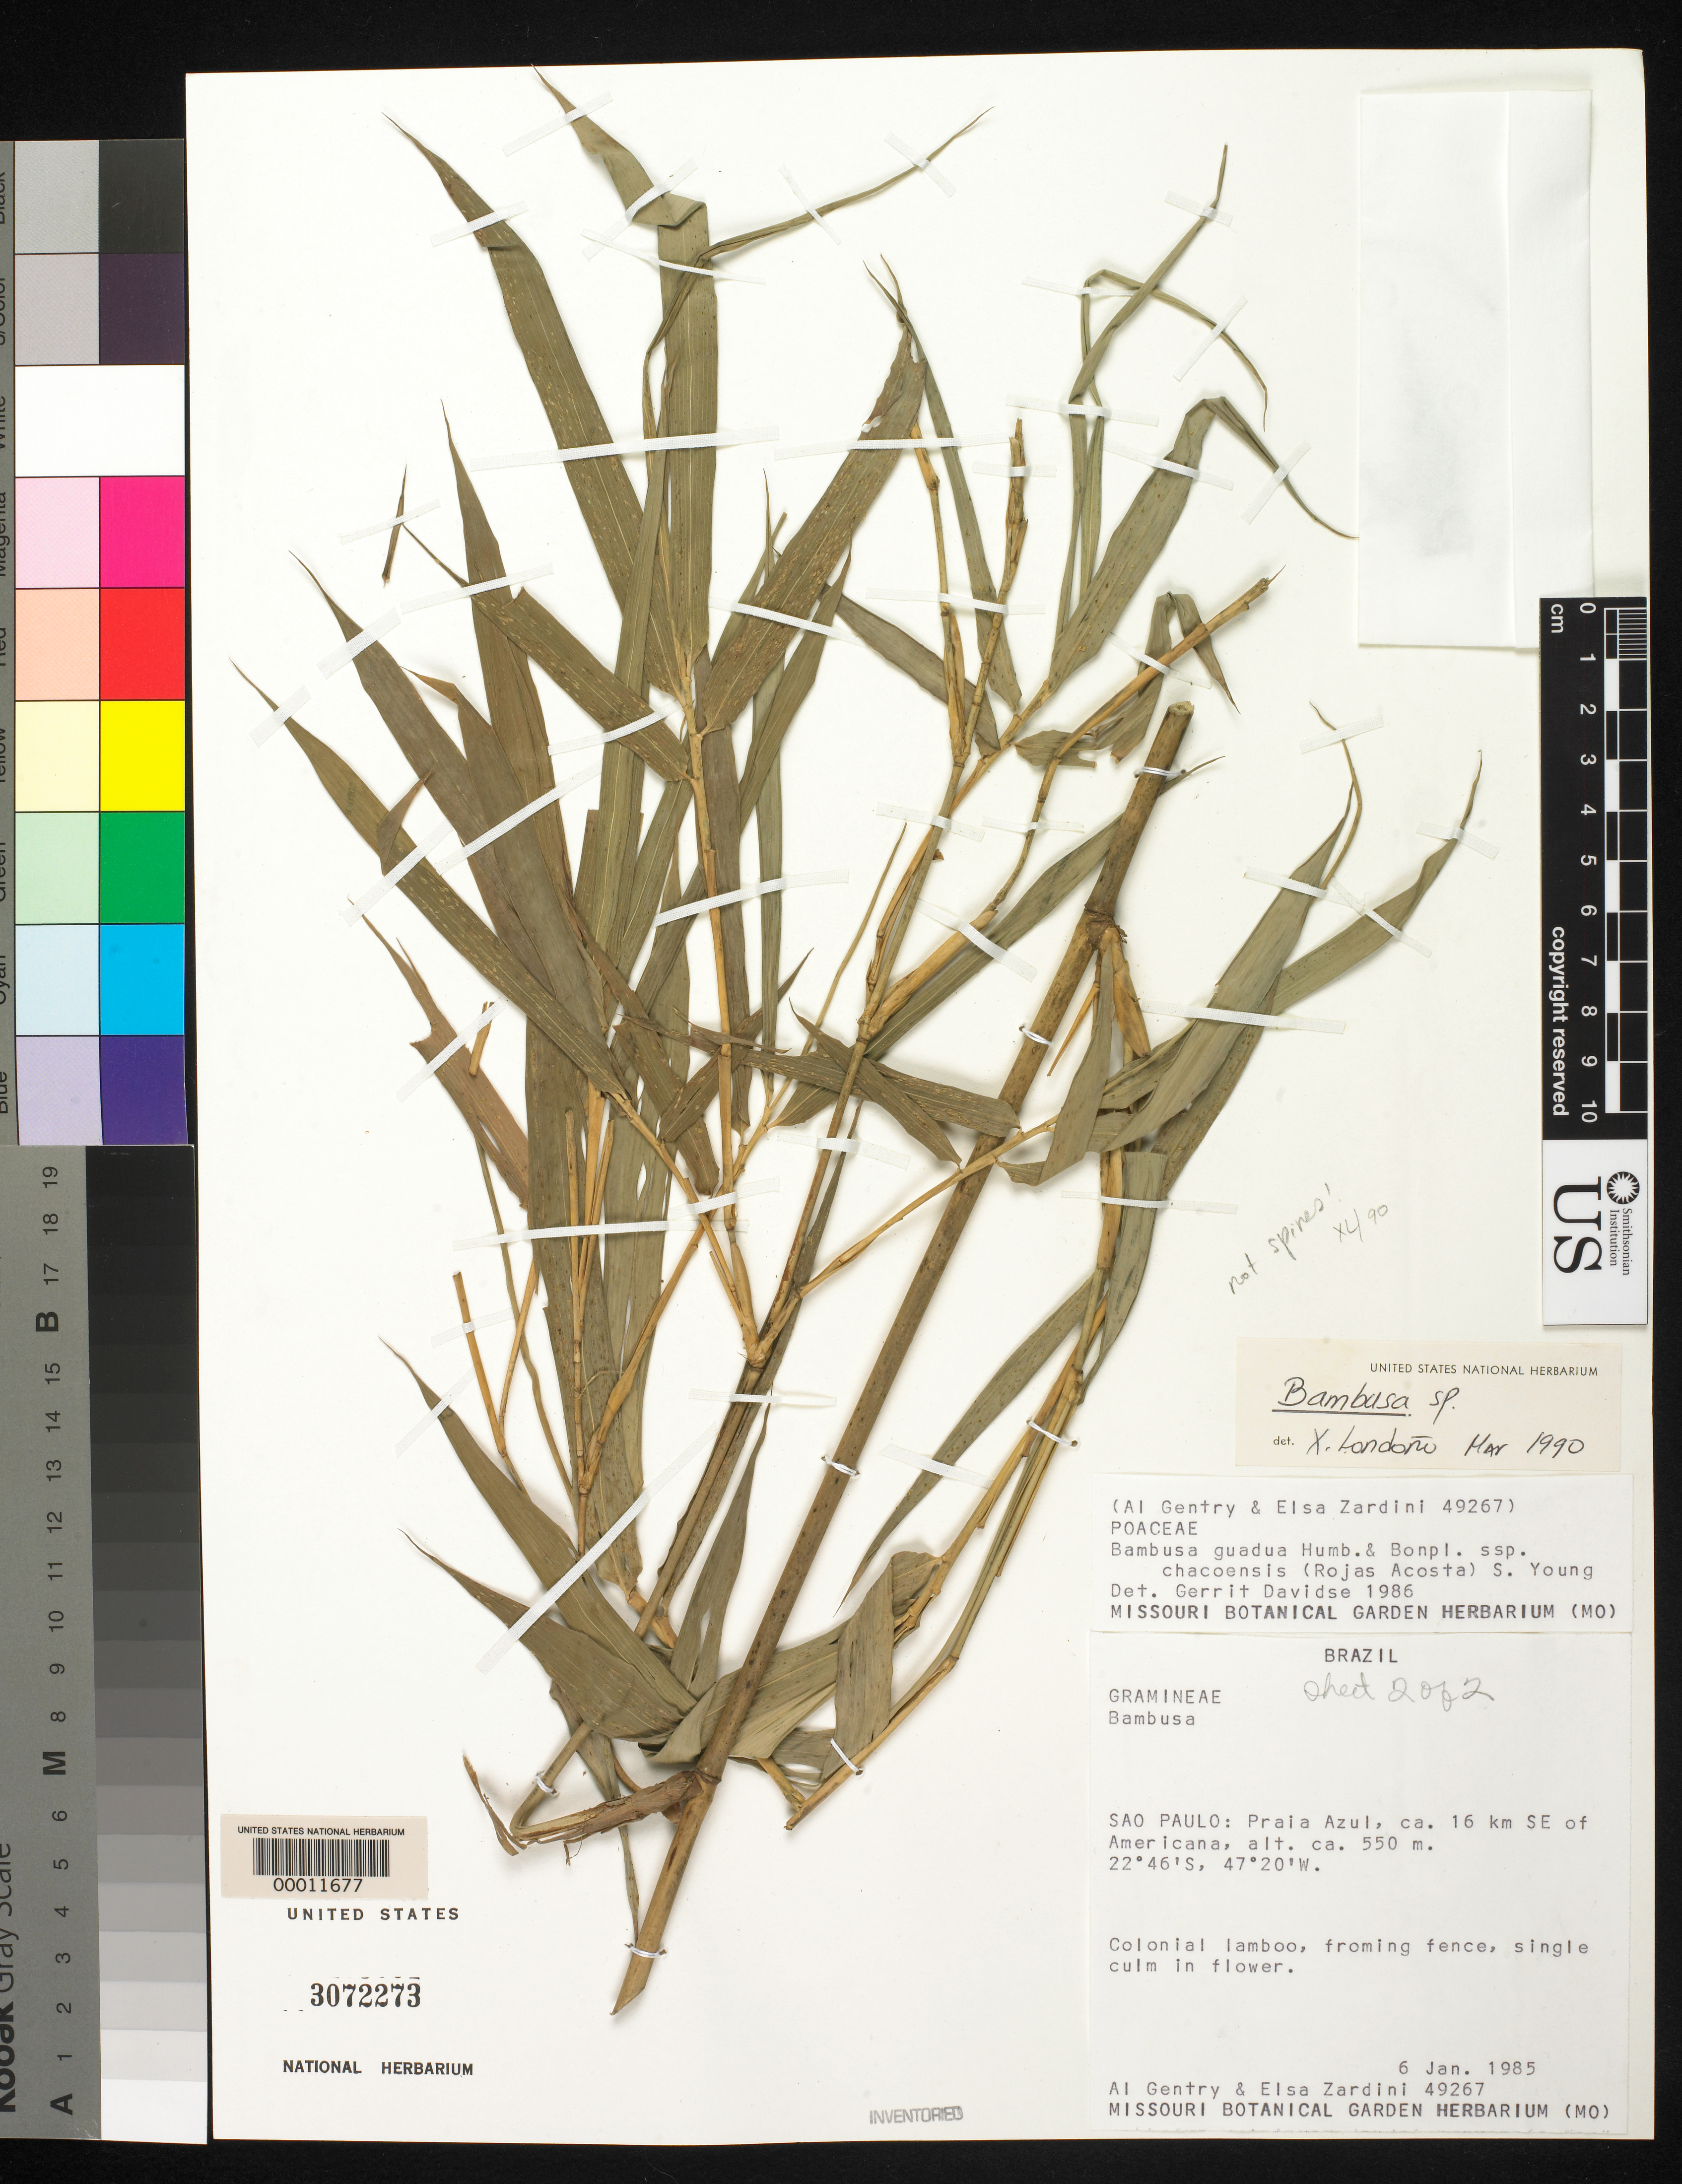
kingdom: Plantae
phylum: Tracheophyta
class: Liliopsida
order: Poales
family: Poaceae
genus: Bambusa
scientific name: Bambusa sp.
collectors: A. H. Gentry & E. M. Zardini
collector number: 49267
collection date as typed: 06 Jan 1985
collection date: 1985-01-06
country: Brazil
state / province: São Paulo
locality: Praia azul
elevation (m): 550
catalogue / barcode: US 3072273